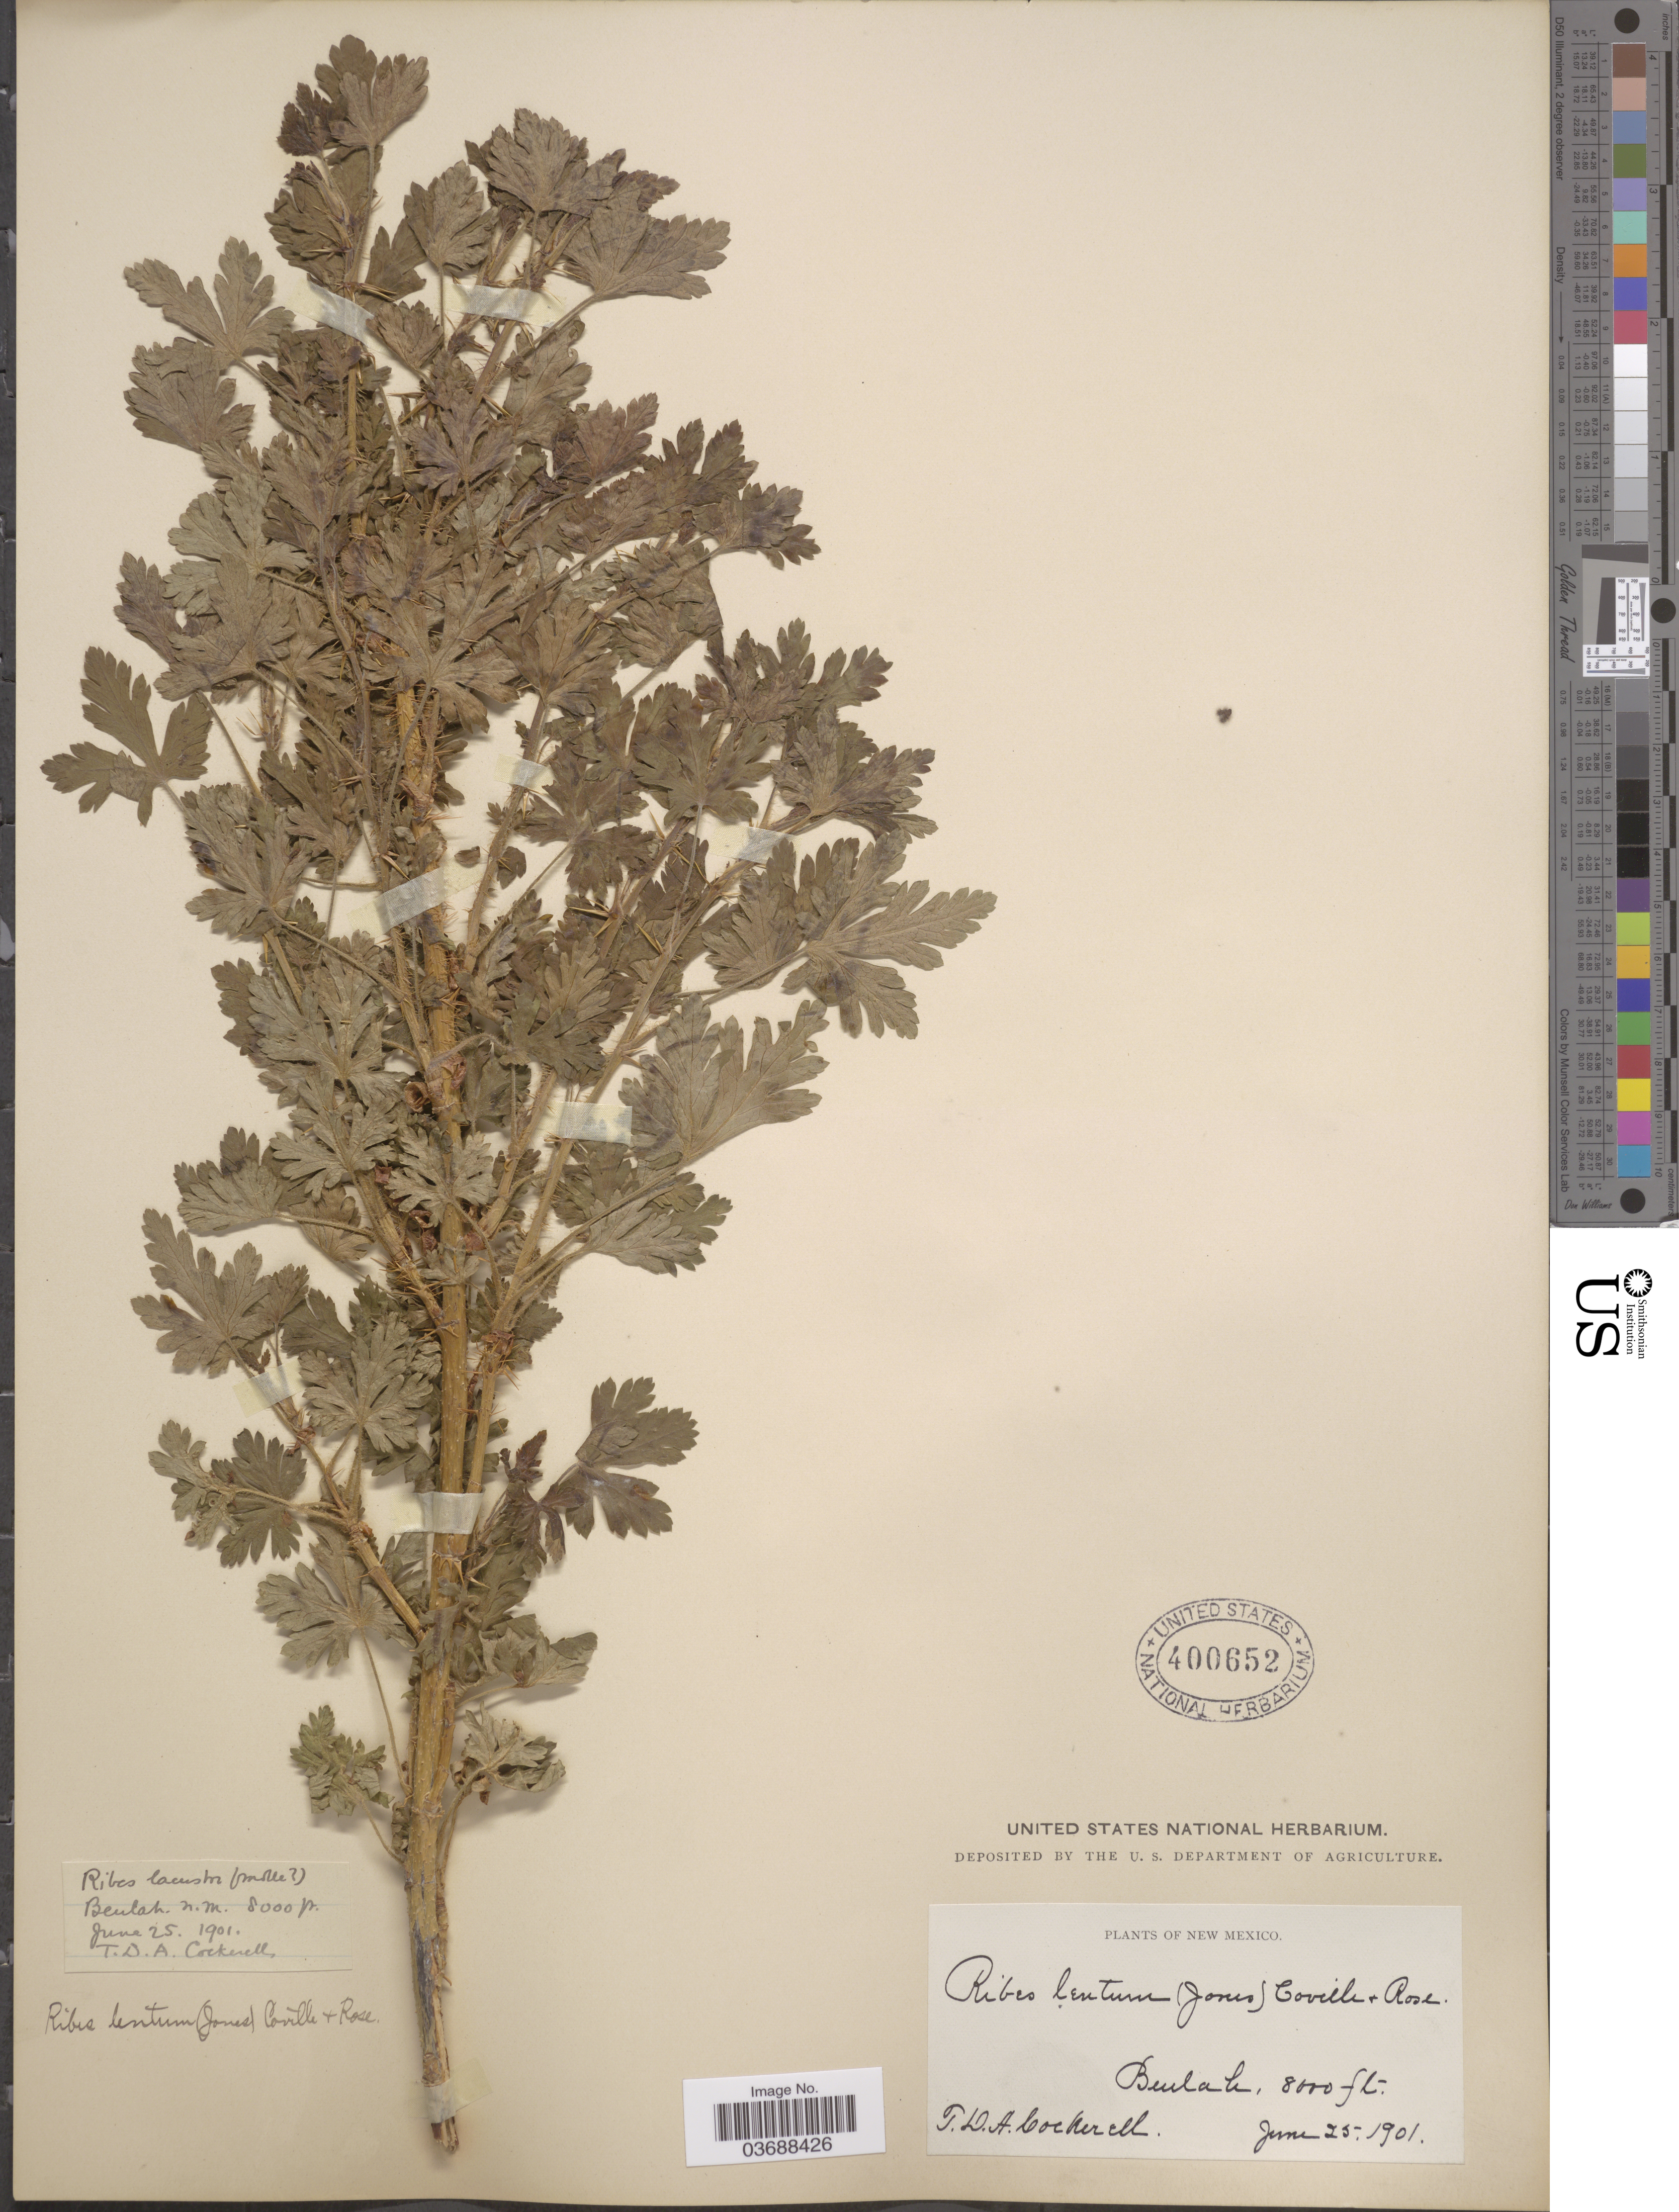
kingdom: Plantae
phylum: Tracheophyta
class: Magnoliopsida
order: Saxifragales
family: Grossulariaceae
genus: Ribes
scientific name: Ribes montigenum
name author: McClatchie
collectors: T. Cockerell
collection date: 1901-06-25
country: United States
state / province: New Mexico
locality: Beulah.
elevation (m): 2438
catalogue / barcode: US 400652